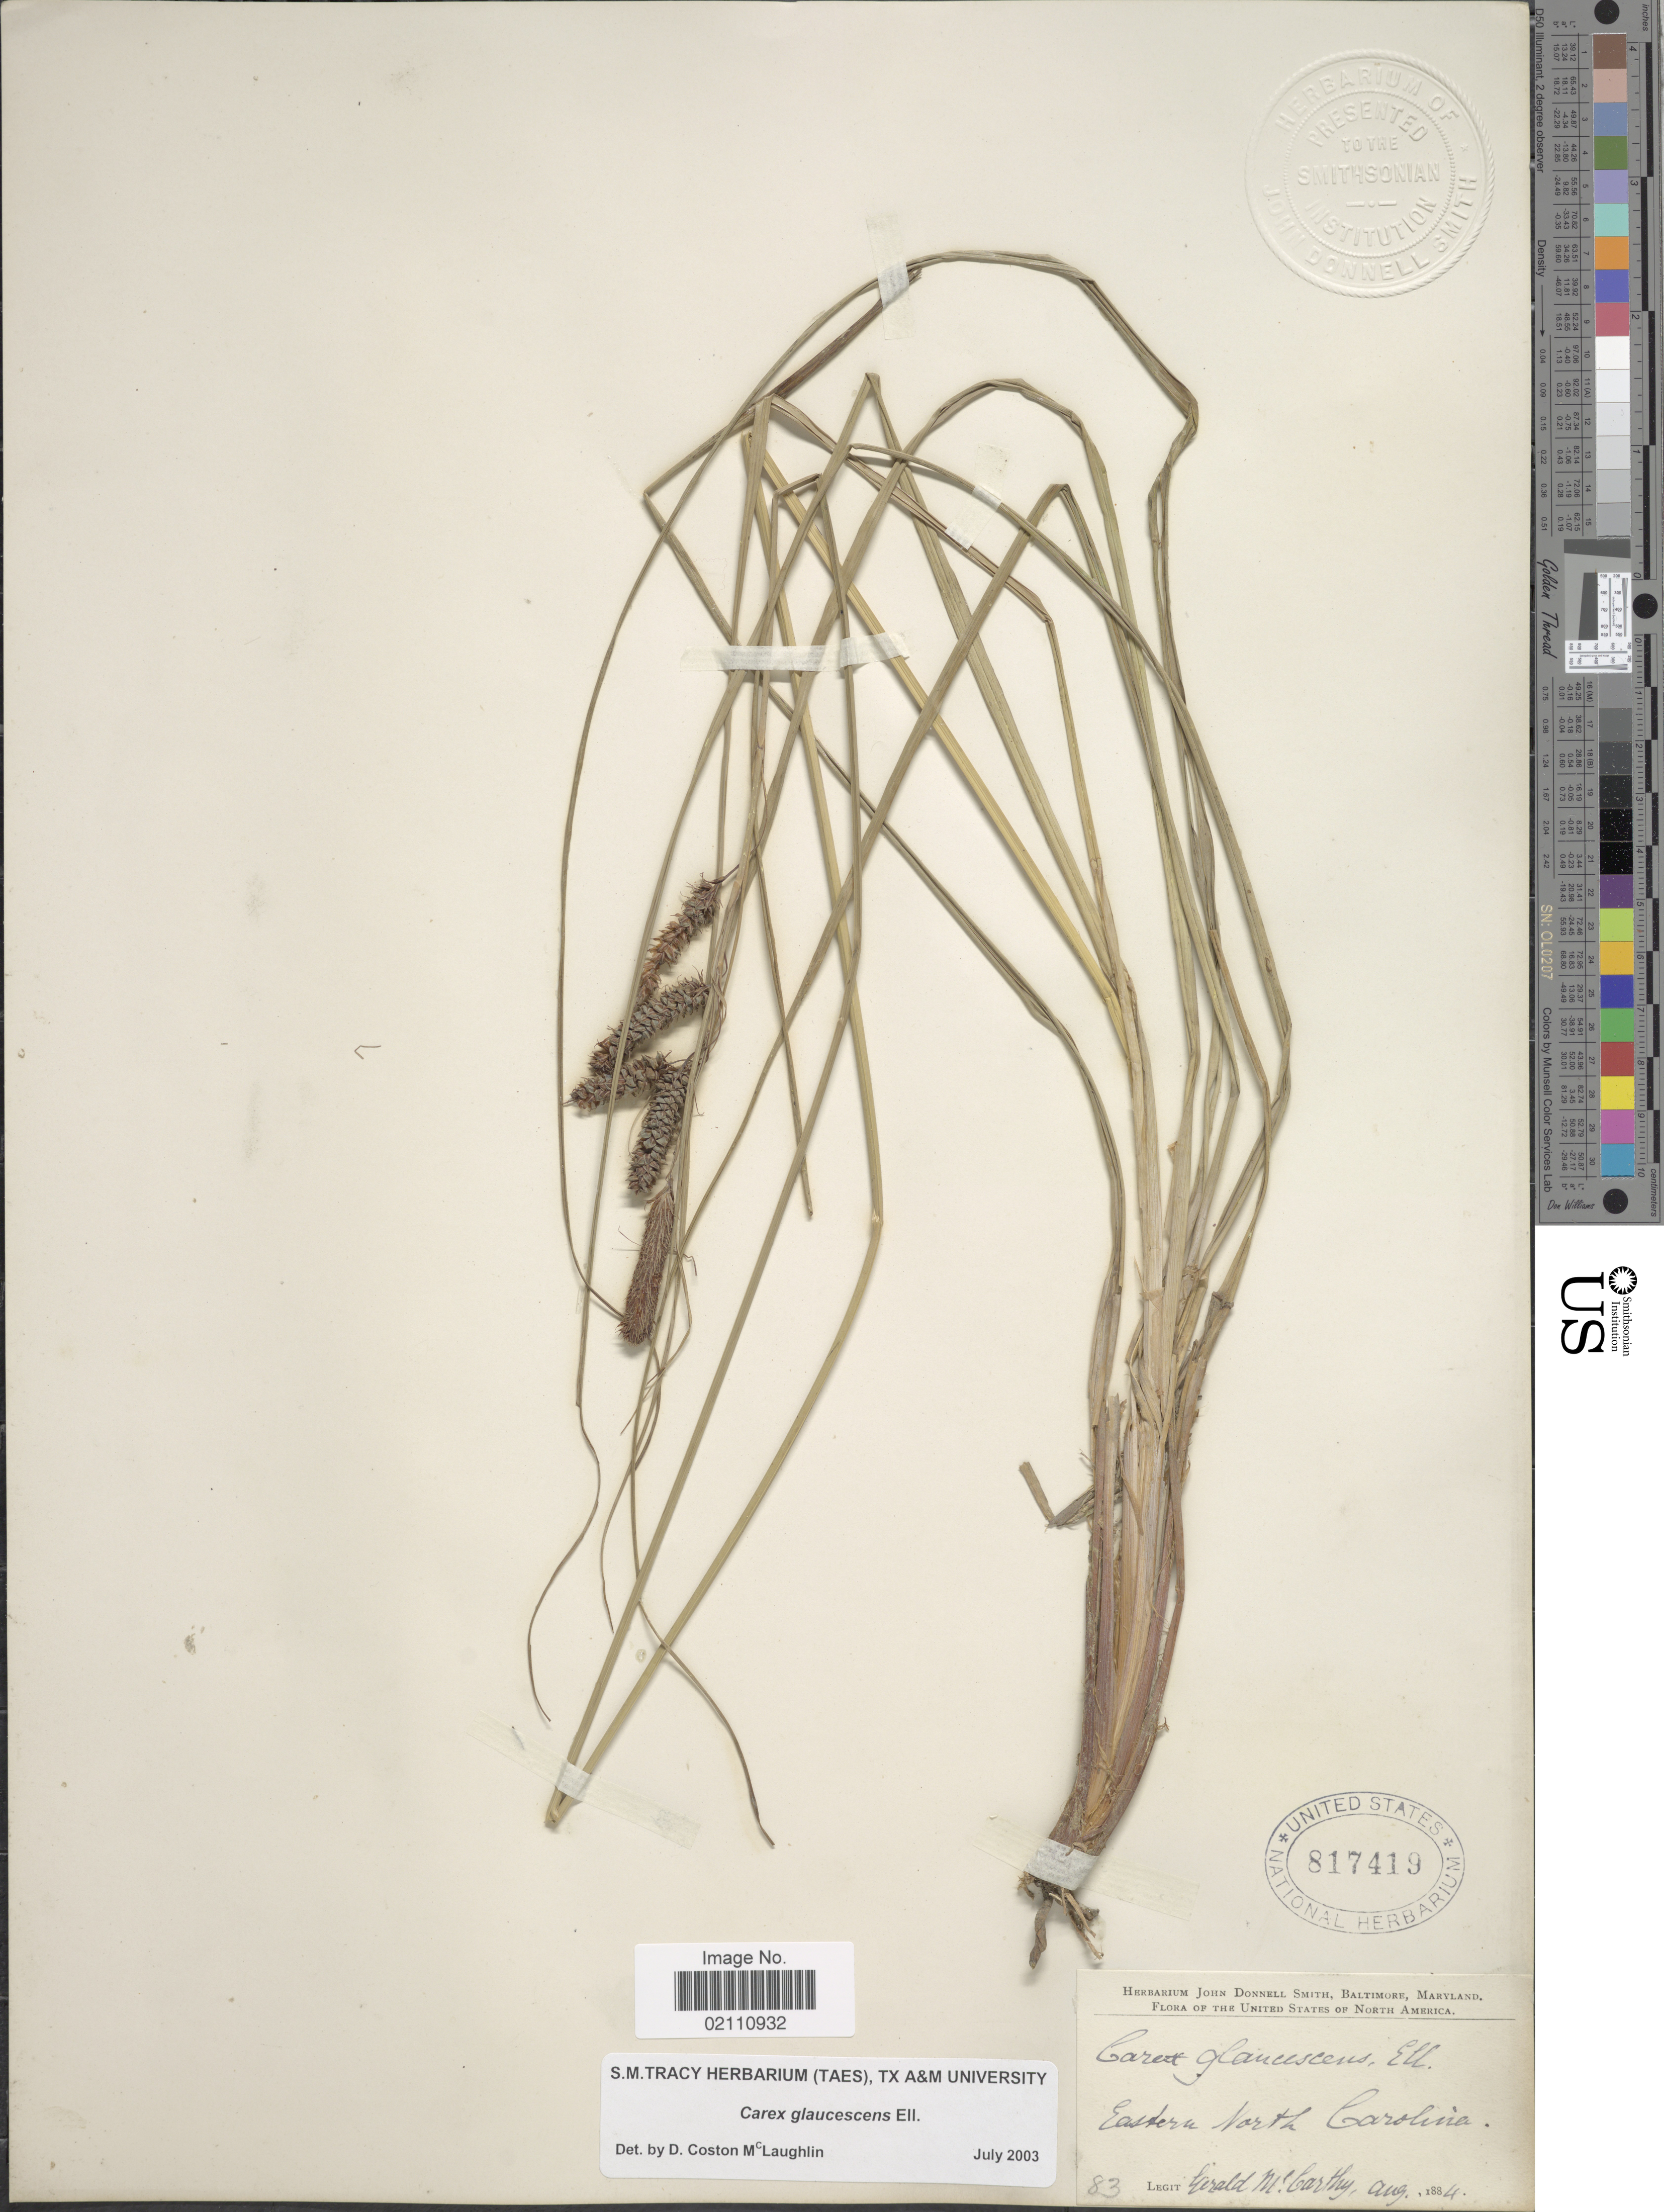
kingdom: Plantae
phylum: Tracheophyta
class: Liliopsida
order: Poales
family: Cyperaceae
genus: Carex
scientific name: Carex glaucescens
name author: Elliott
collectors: G. M. McCarthy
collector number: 83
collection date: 1884-08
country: United States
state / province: North Carolina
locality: Eastern North Carolina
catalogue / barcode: US 817419